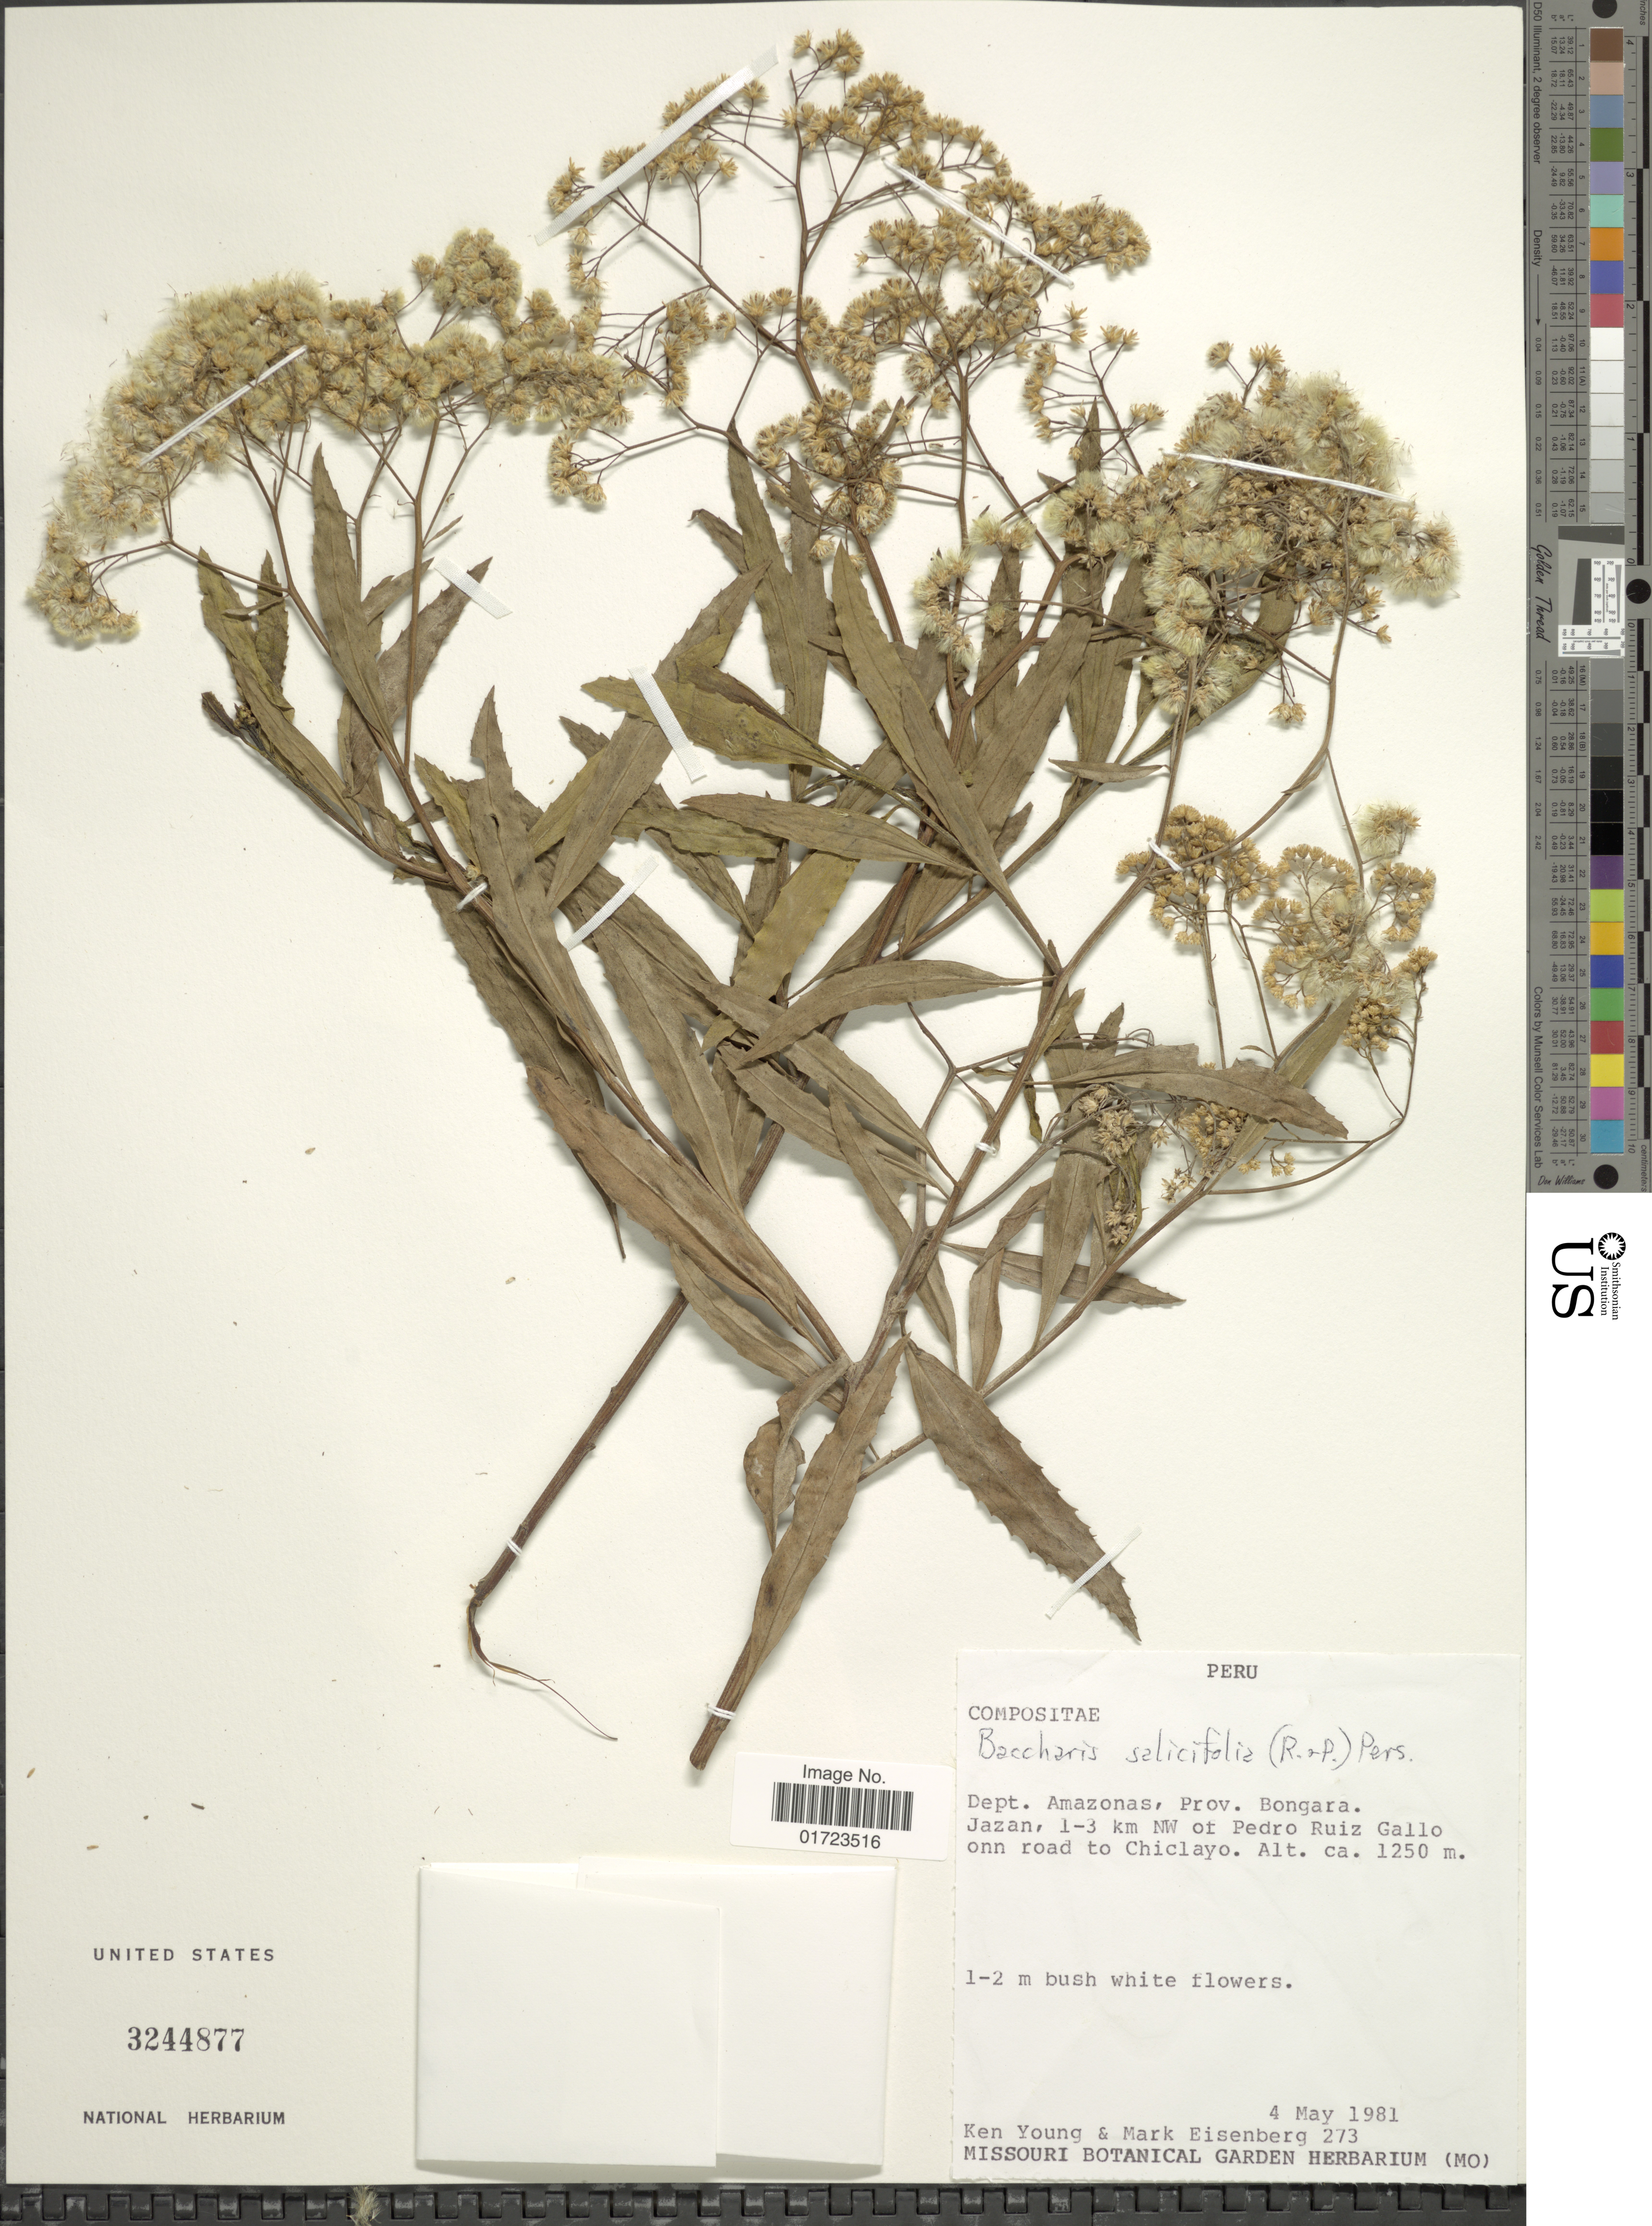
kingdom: Plantae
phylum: Tracheophyta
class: Magnoliopsida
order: Asterales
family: Asteraceae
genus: Baccharis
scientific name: Baccharis salicifolia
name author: (Ruiz & Pav.) Pers.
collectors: K. Young & M. Eisenberg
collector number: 273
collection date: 1981-05-04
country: Peru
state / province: Amazonas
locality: Dept. Amazonas, Prov. Bongara. Jazan, 1-3 km NW of Pedro Ruiz Gallo onn road to Chiclayo.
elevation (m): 1250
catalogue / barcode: US 3244877